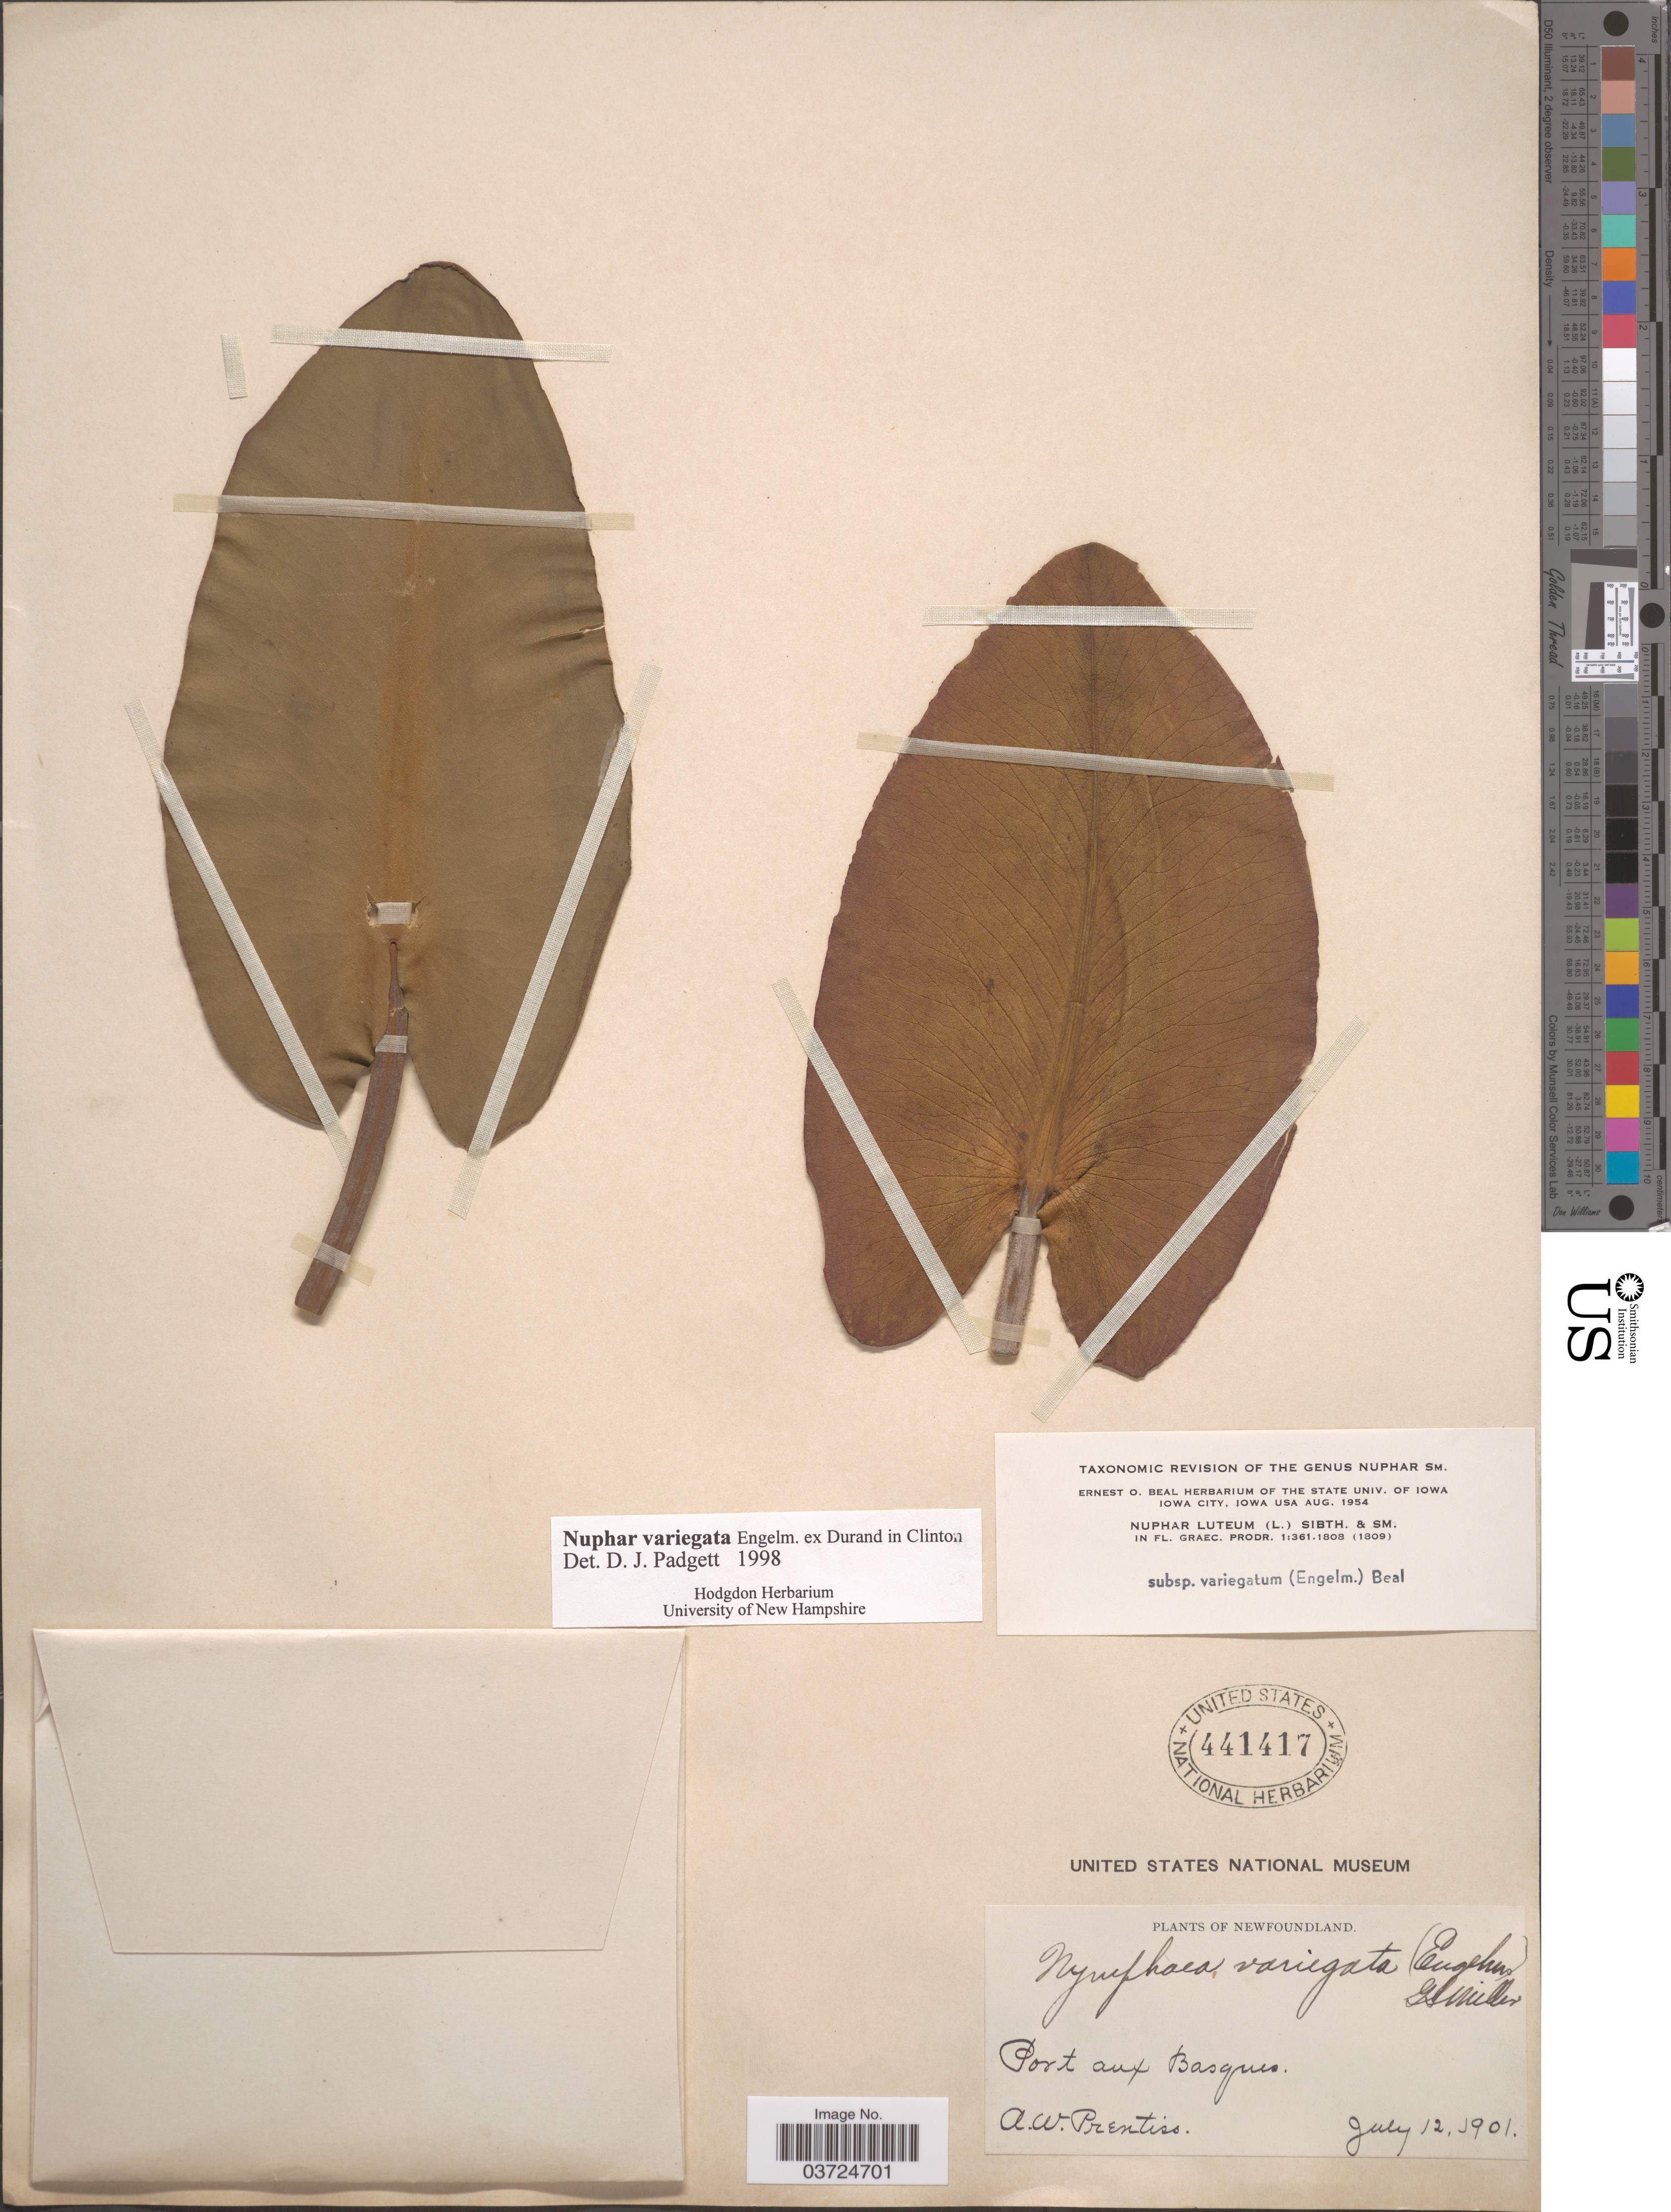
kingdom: Plantae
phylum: Tracheophyta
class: Magnoliopsida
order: Nymphaeales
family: Nymphaeaceae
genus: Nuphar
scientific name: Nuphar variegata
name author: Engelm. ex Durand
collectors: A. Prentiss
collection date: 1901-07-12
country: Canada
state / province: Newfoundland and Labrador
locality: Port aux Basques.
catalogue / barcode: US 441417